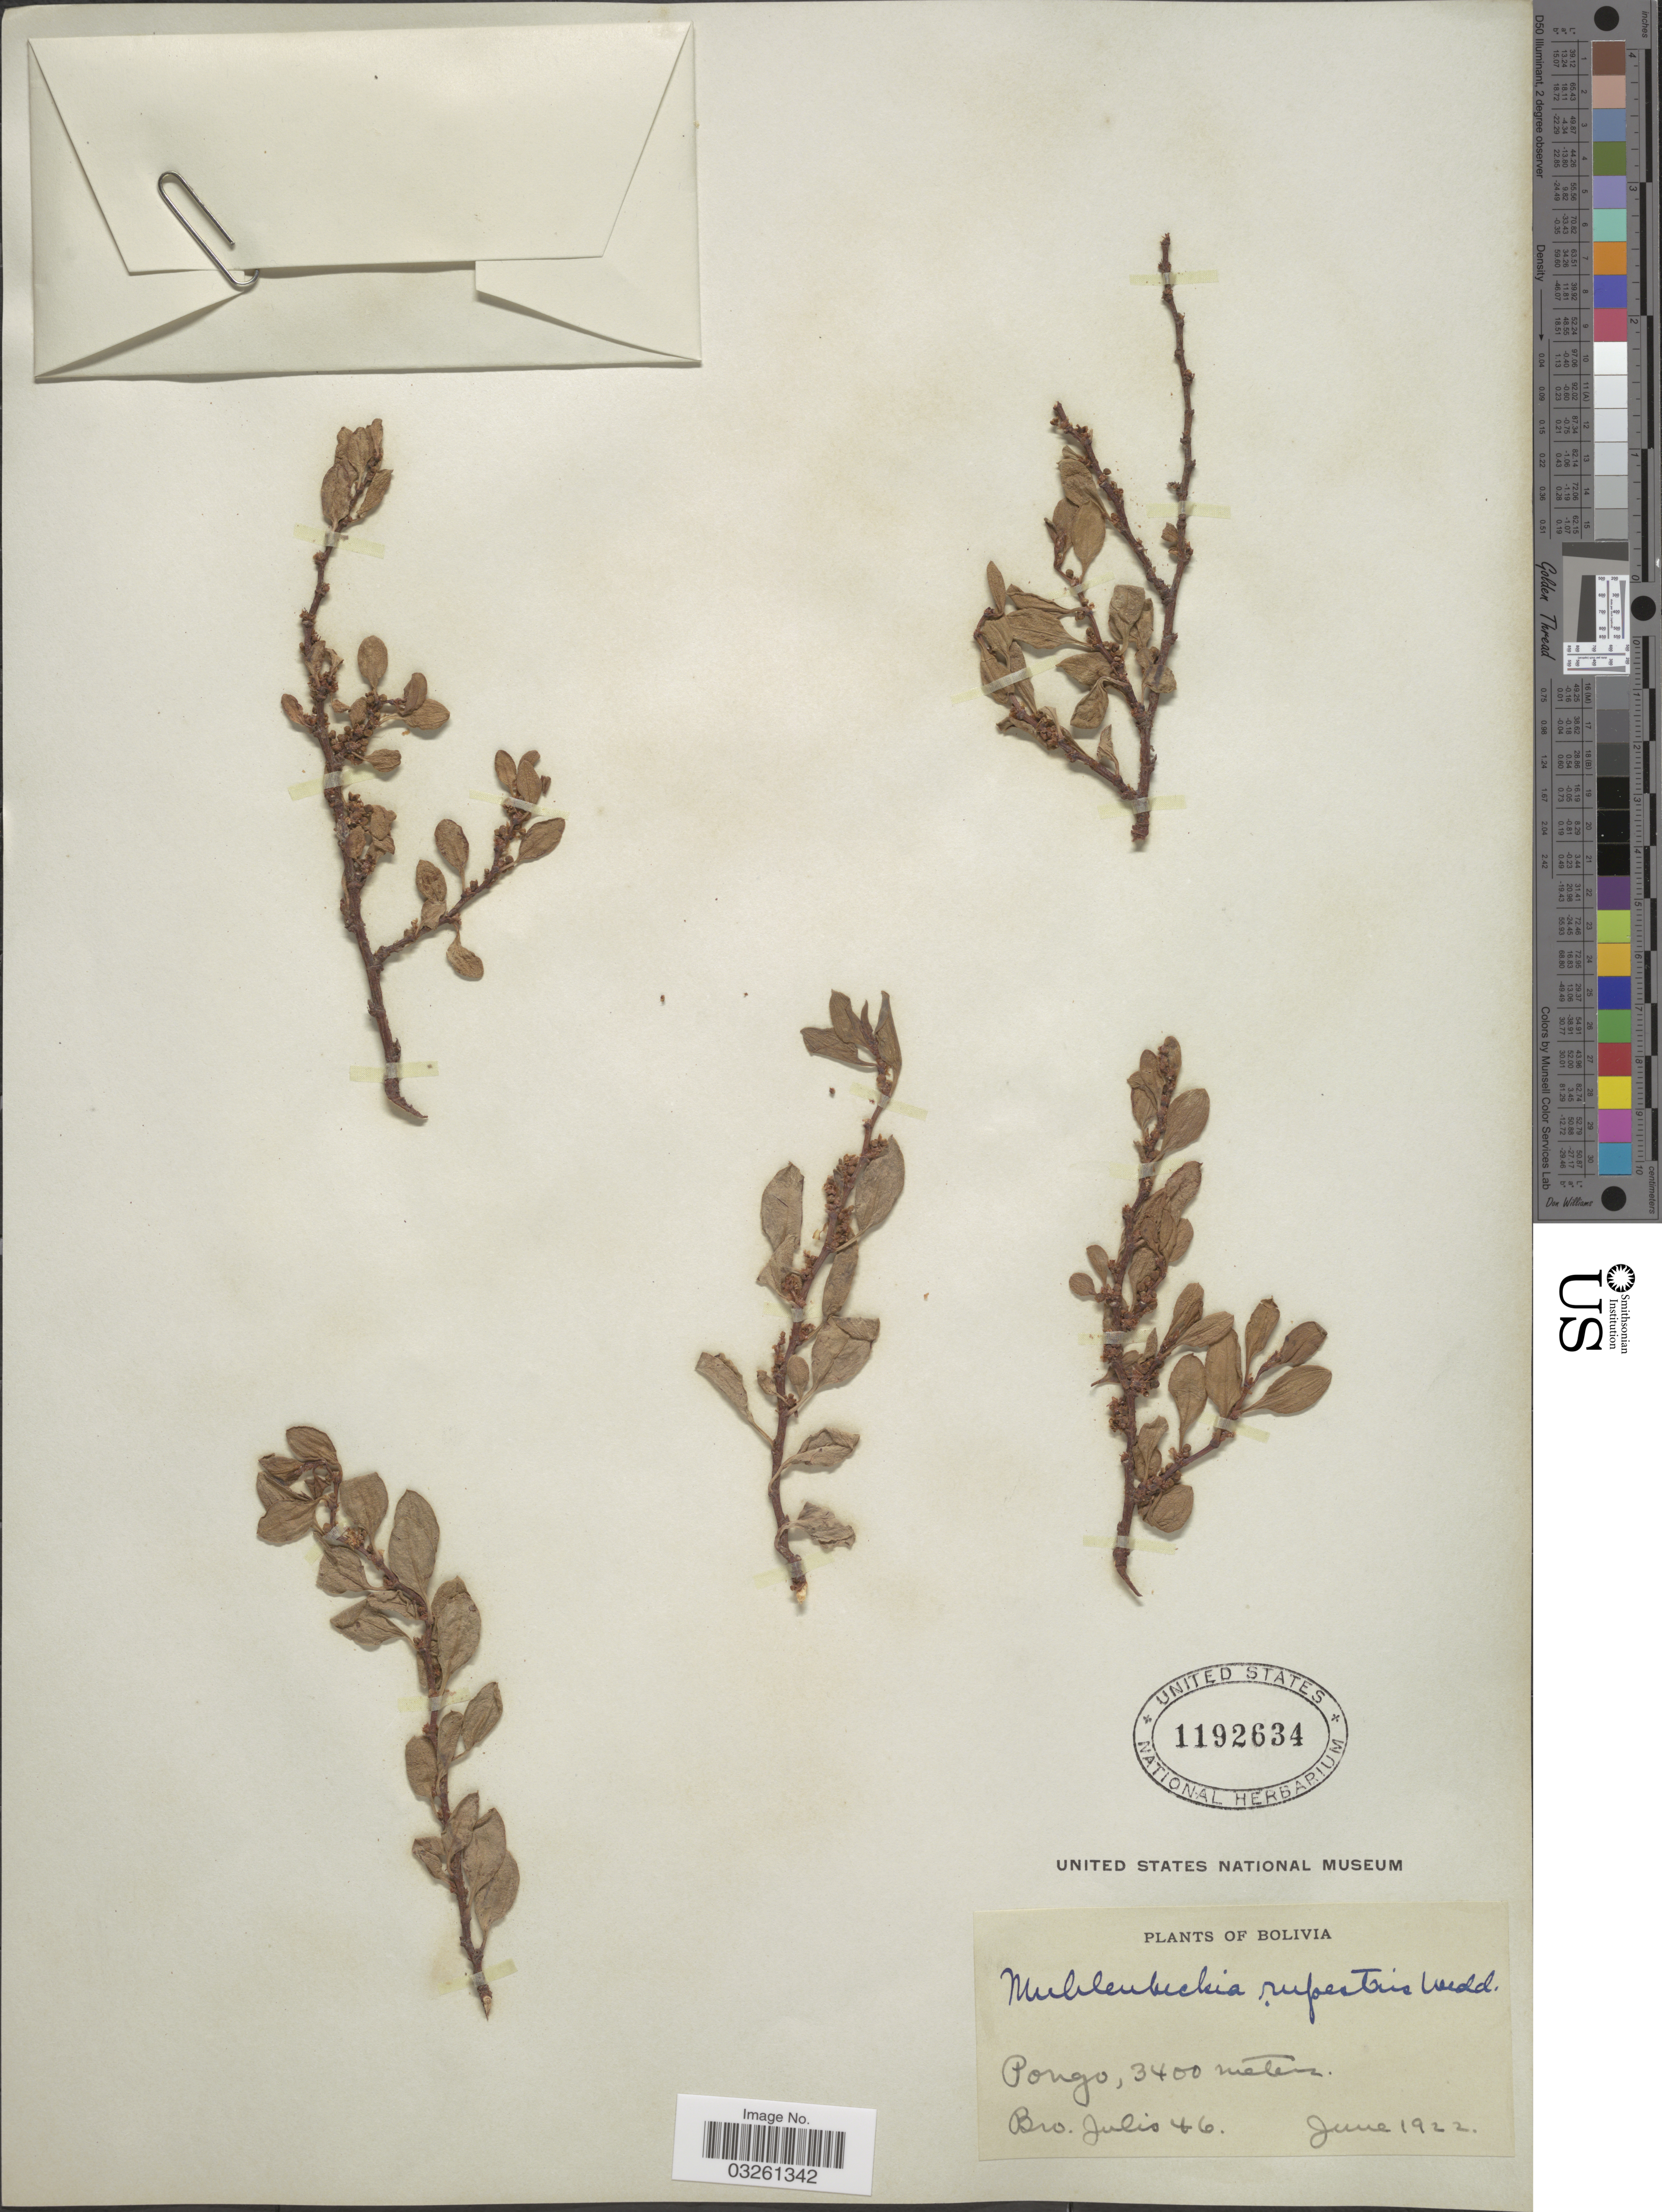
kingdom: Plantae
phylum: Tracheophyta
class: Magnoliopsida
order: Caryophyllales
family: Polygonaceae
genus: Muehlenbeckia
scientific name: Muehlenbeckia fruticulosa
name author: (Walp.) Standl.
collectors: Bro. Julio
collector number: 46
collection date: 1922-06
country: Bolivia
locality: Pongo.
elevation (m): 3400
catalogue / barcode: US 1192634